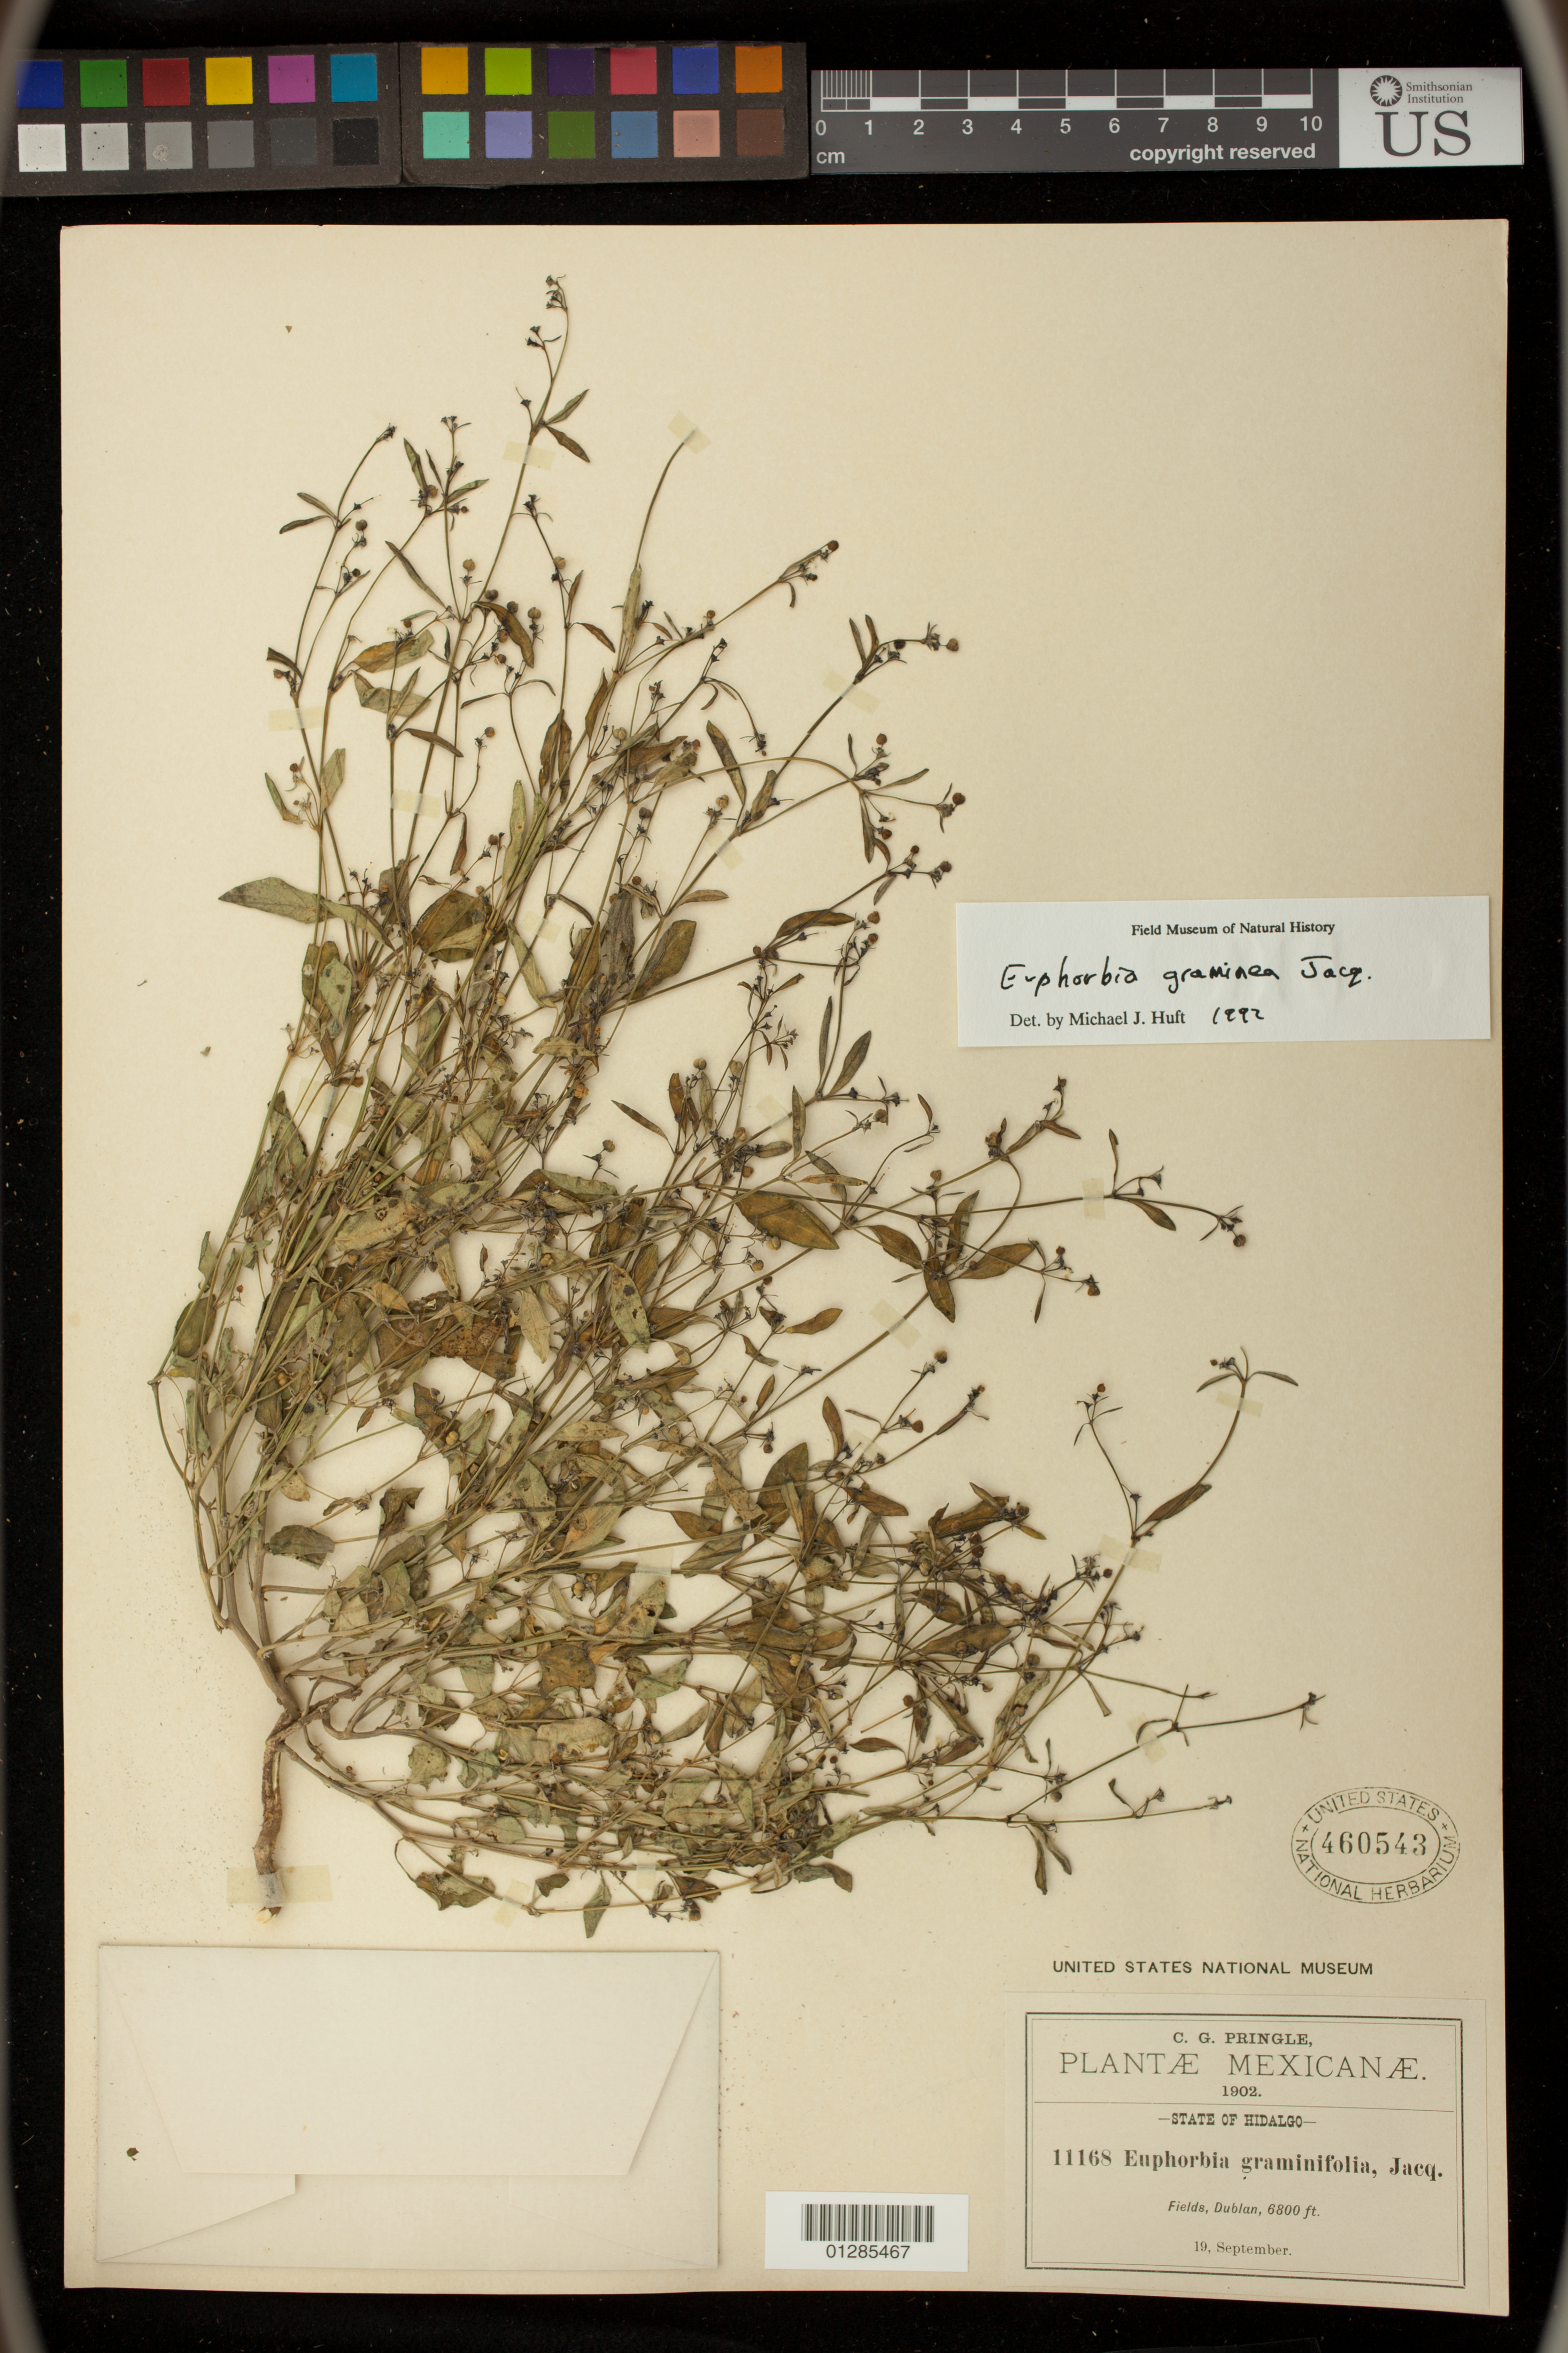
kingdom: Plantae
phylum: Tracheophyta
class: Magnoliopsida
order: Malpighiales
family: Euphorbiaceae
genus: Euphorbia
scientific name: Euphorbia graminea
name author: Jacq.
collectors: C. G. Pringle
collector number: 11168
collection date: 1902-09-19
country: Mexico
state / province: Hidalgo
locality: Fields, Dublan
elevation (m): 2073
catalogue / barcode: US 460543